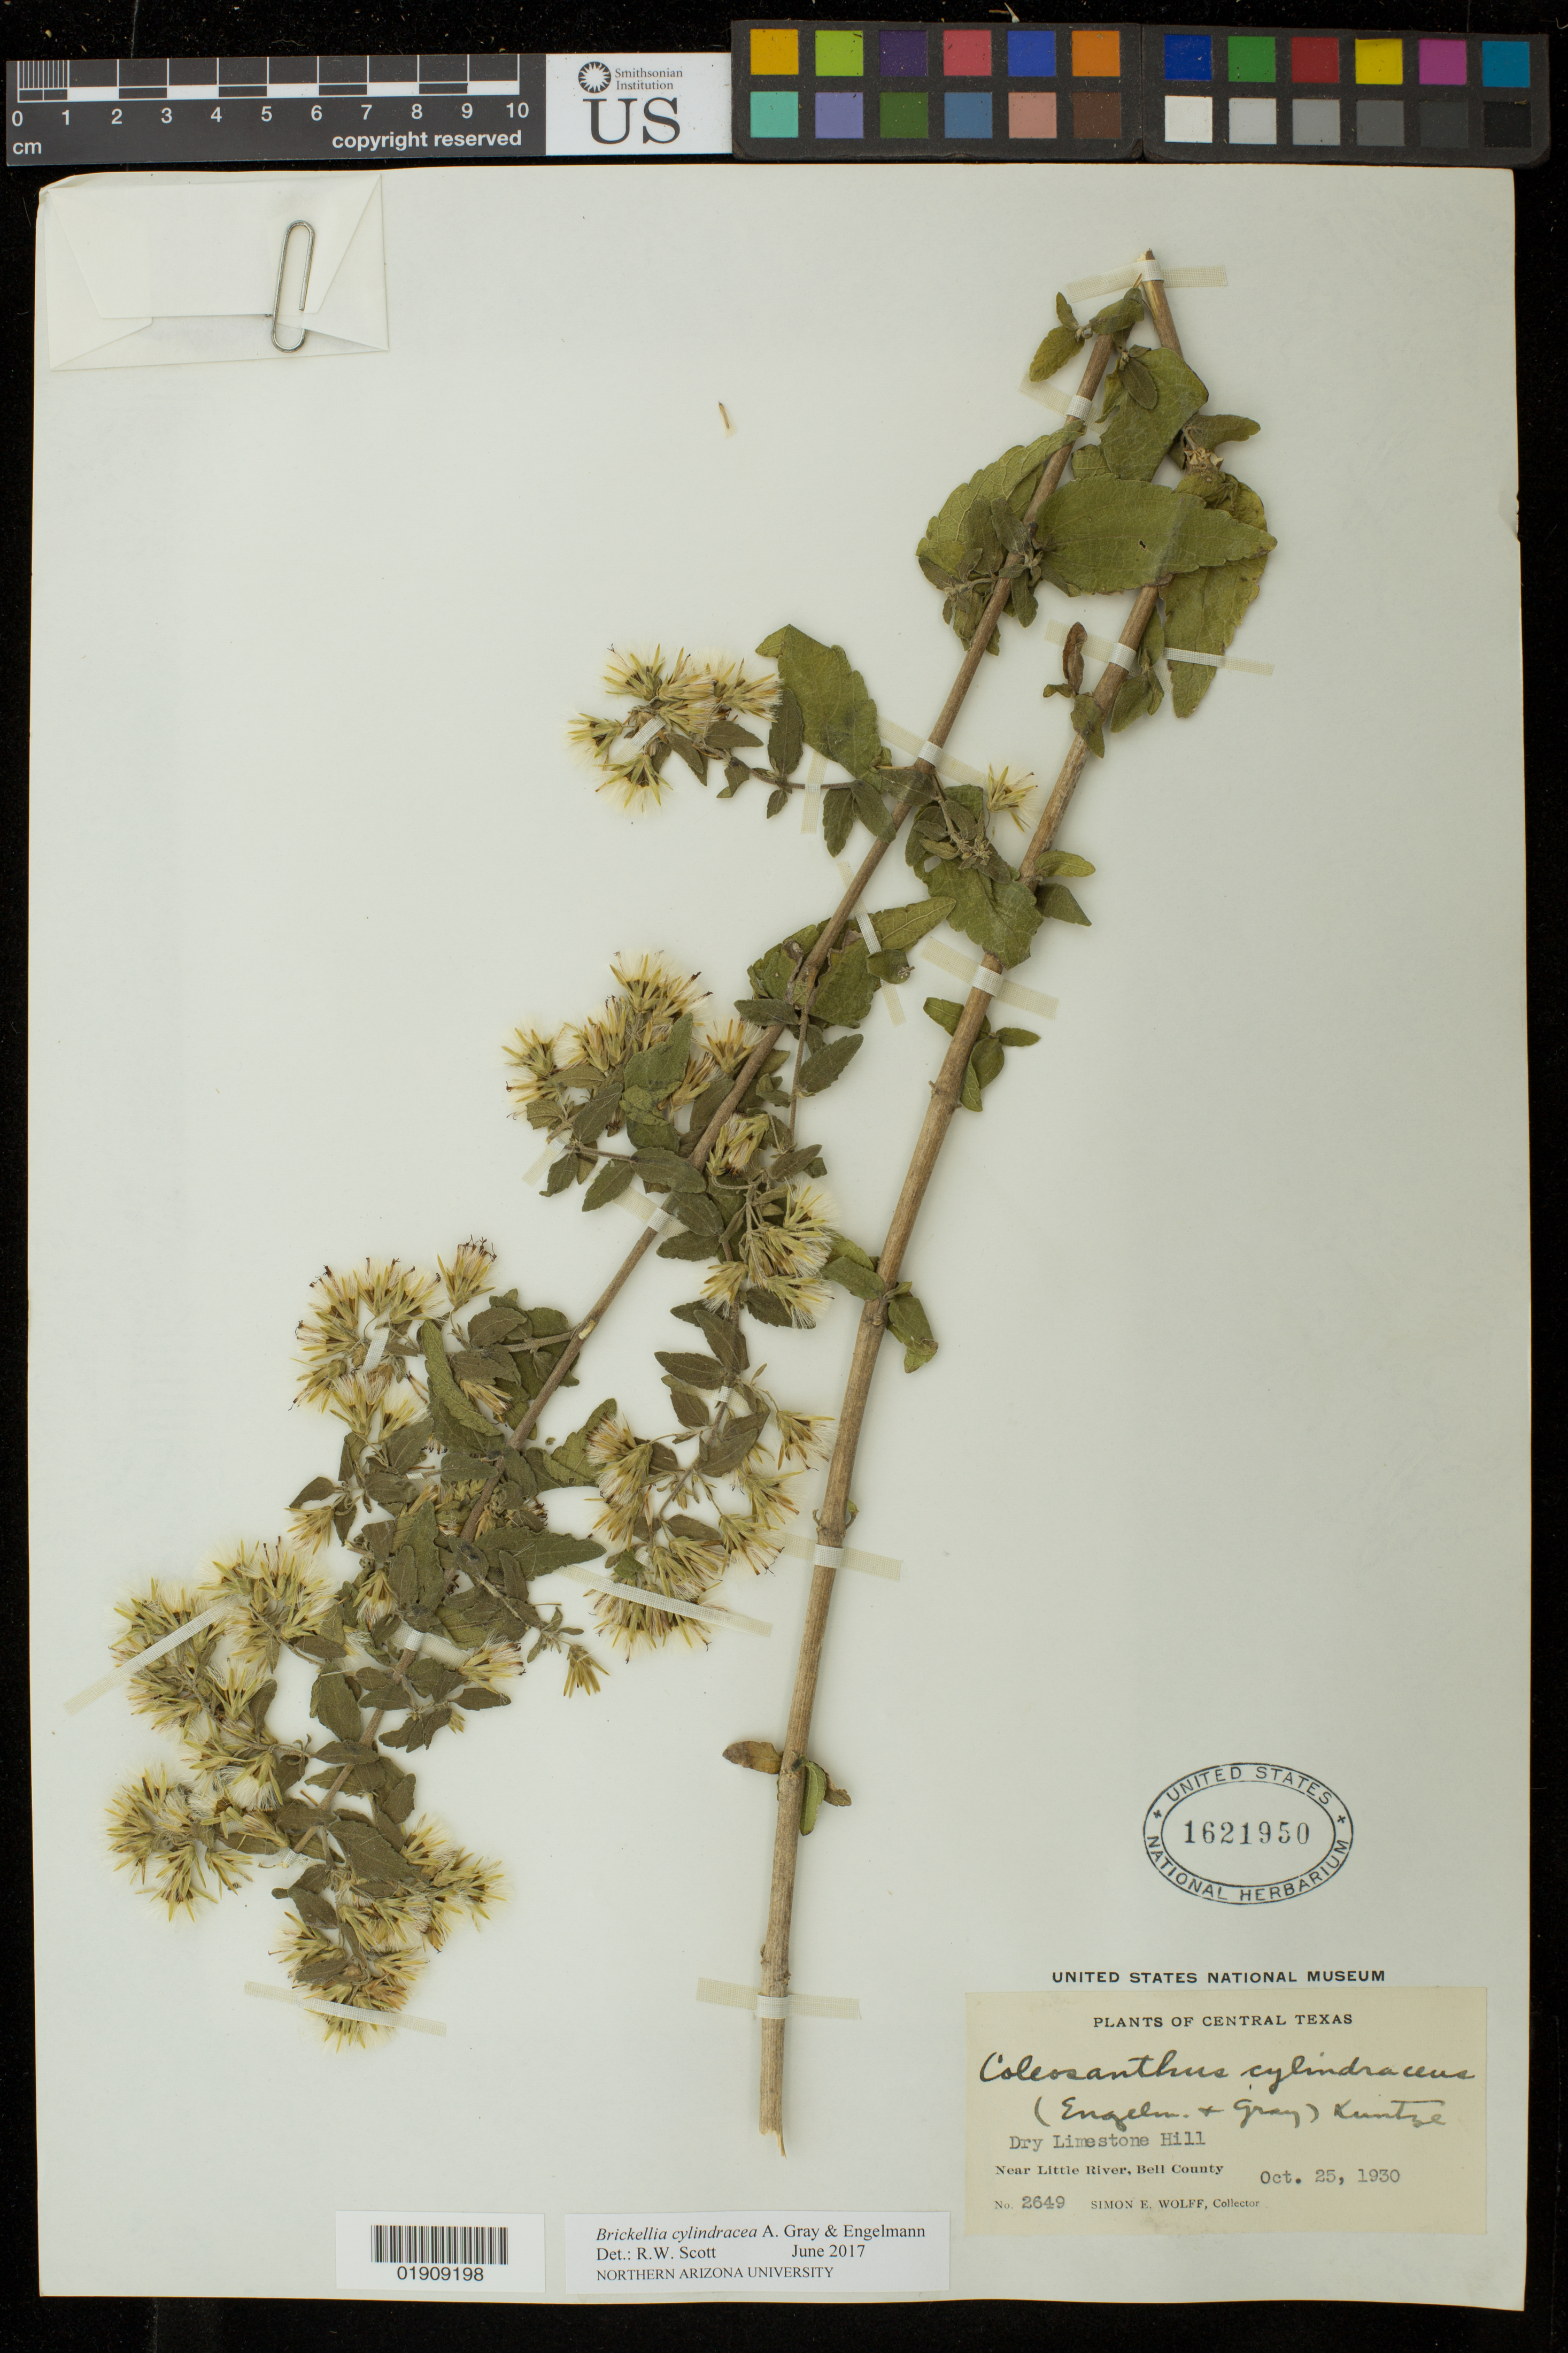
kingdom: Plantae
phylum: Tracheophyta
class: Magnoliopsida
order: Asterales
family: Asteraceae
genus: Brickellia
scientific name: Brickellia cylindracea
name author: A. Gray & Engelm. in A. Gray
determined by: Scott, R. W.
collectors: S. E. Wolff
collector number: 2649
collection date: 1930-10-25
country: United States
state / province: Texas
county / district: Bell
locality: Near Little River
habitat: Dry limestone hill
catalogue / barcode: US 1621950